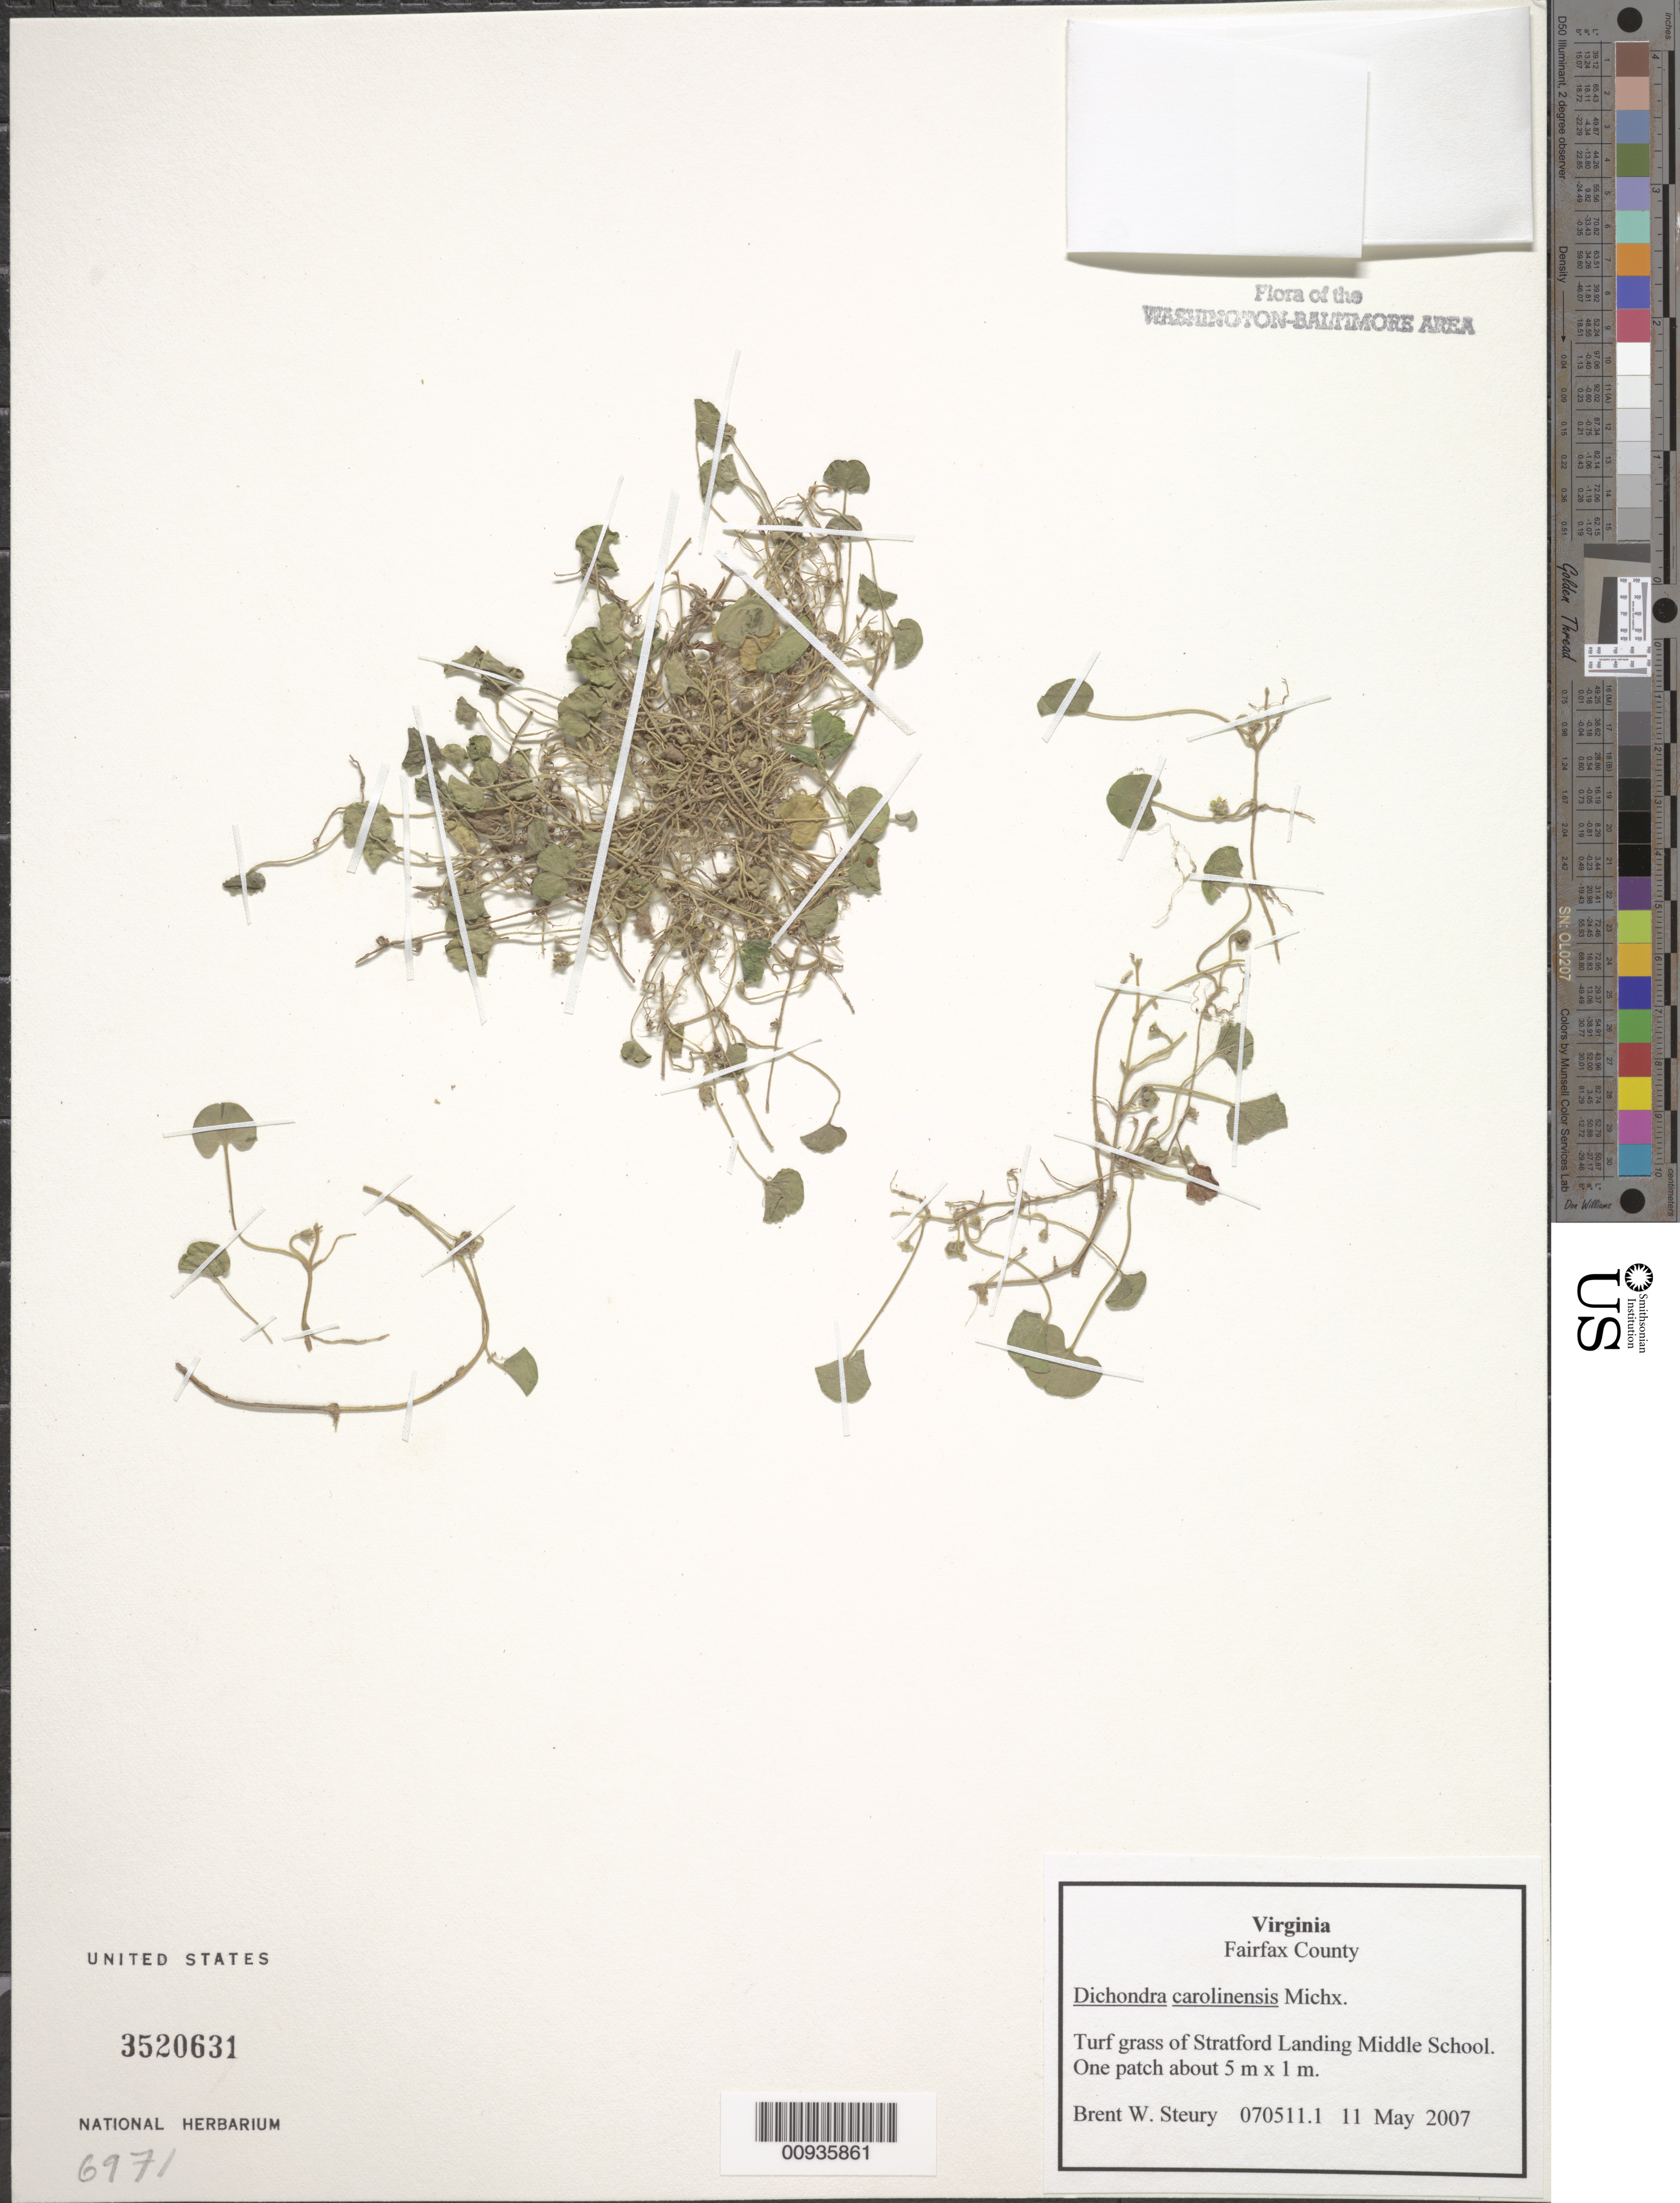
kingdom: Plantae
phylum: Tracheophyta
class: Magnoliopsida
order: Solanales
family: Convolvulaceae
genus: Dichondra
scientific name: Dichondra carolinensis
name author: Michx.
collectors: B. Steury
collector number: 070511.1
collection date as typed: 11 May 2007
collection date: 2007-05-11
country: United States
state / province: Virginia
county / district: Fairfax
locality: Stratford Landing Middle School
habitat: turf grass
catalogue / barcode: US 3520631